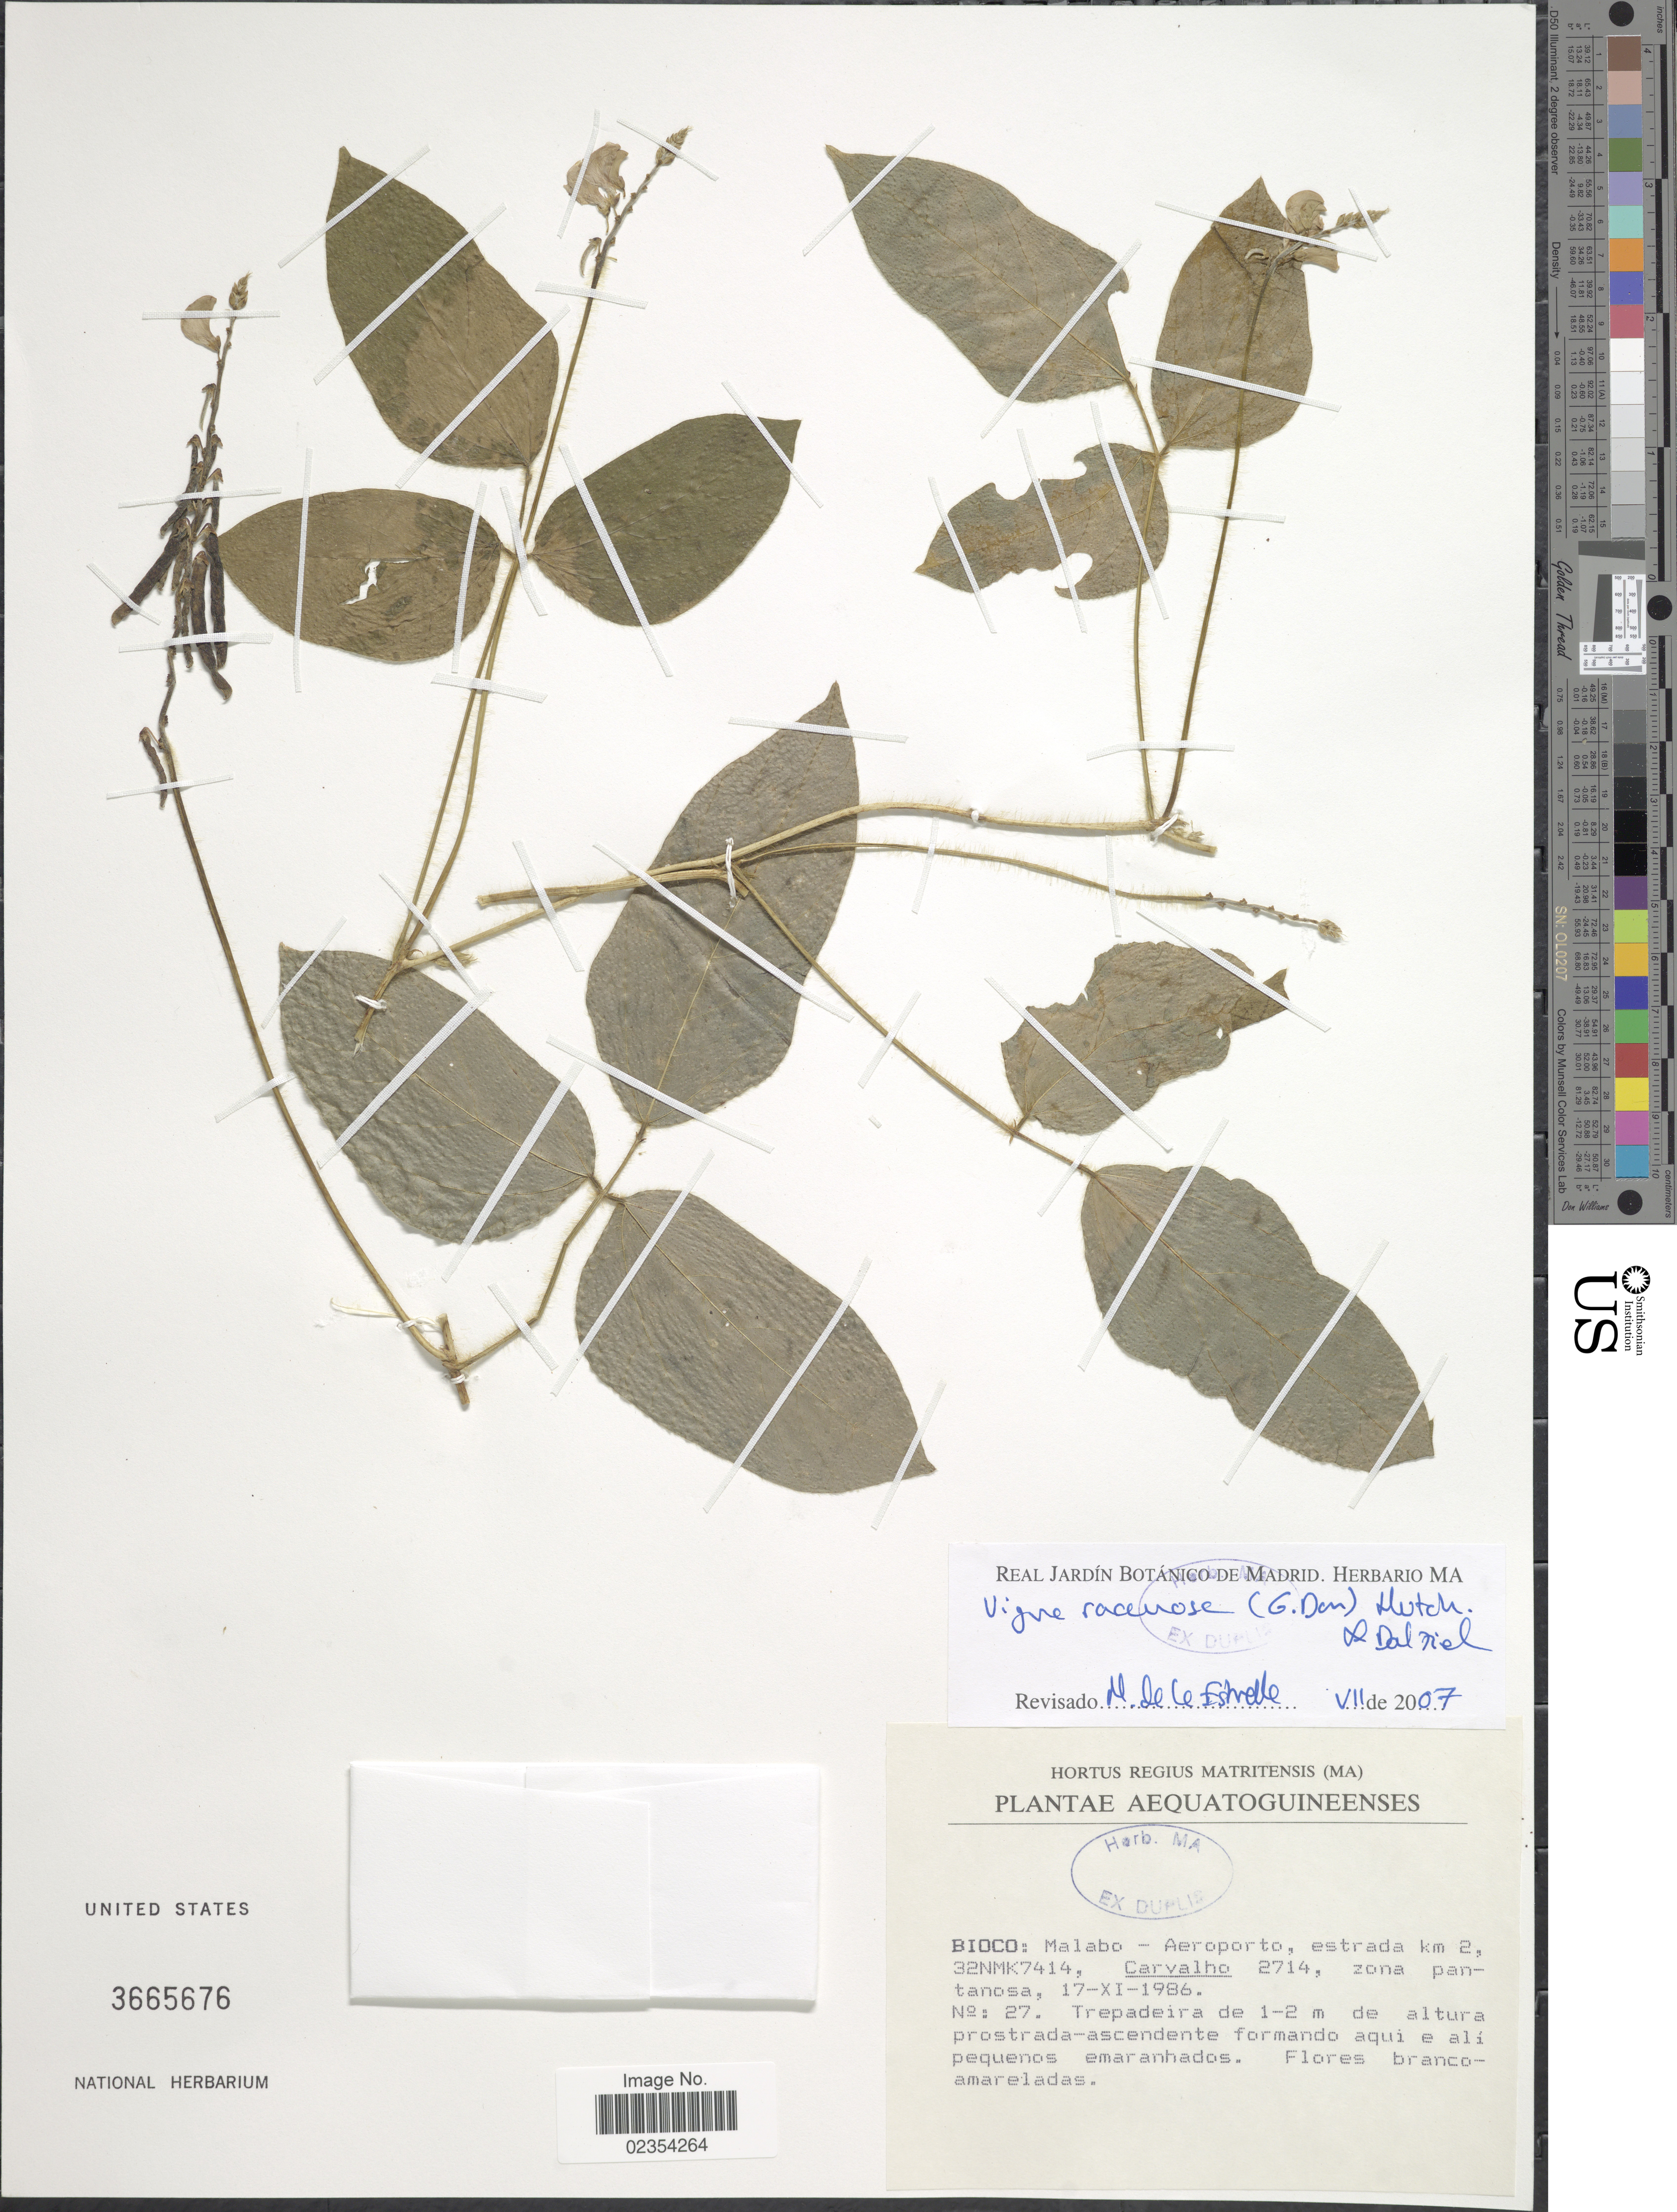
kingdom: Plantae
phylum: Tracheophyta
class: Magnoliopsida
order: Fabales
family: Fabaceae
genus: Vigna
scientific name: Vigna racemosa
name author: (G. Don) Hutch. & Dalziel ex Baker f.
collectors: Carvalho, --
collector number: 2714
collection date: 1986-11-17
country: Equatorial Guinea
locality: Bioco: Malabo-Aeroporto, estrada km 2, 32NMK7414, zona pantanosa.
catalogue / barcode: US 3665676